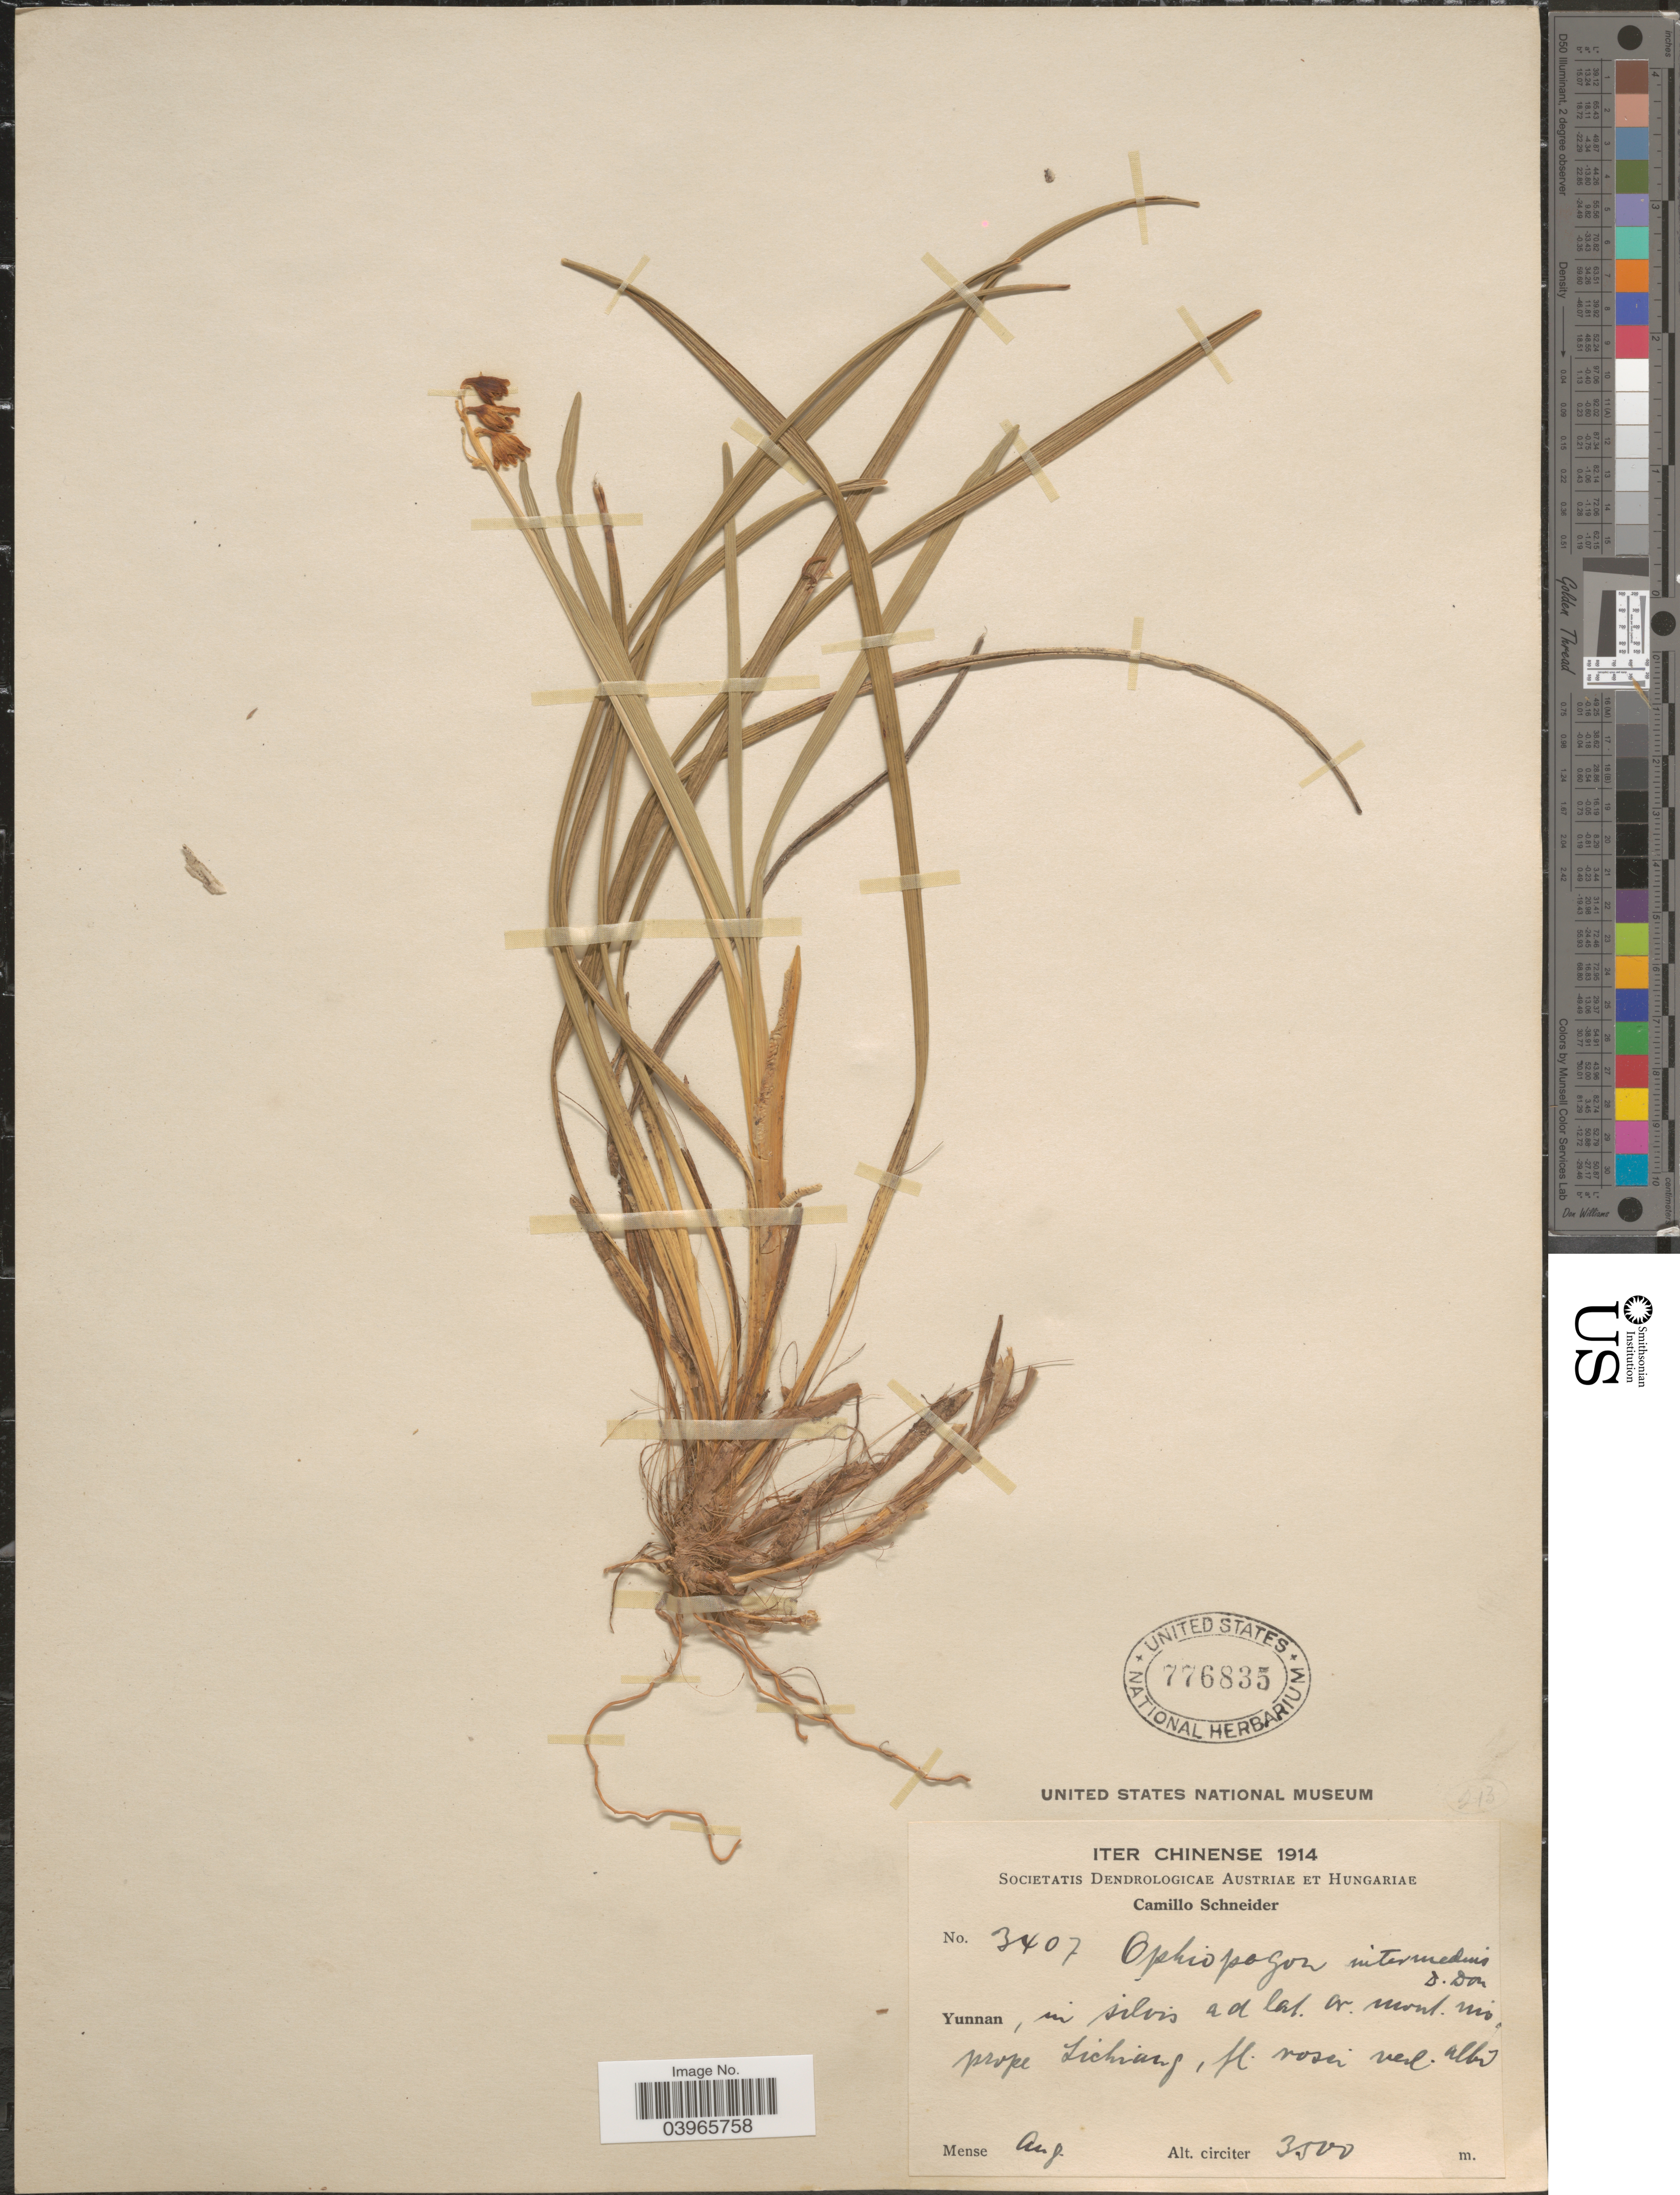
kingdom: Plantae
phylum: Tracheophyta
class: Liliopsida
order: Asparagales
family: Asparagaceae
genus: Ophiopogon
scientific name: Ophiopogon intermedius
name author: D. Don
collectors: C. K. Schneider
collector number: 3407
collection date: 1914-08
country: China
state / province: Yunnan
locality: Iter Chinense. In silvis ad lat. or. mont. mo [interpreted] prope Lichiang.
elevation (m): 3500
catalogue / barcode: US 776835